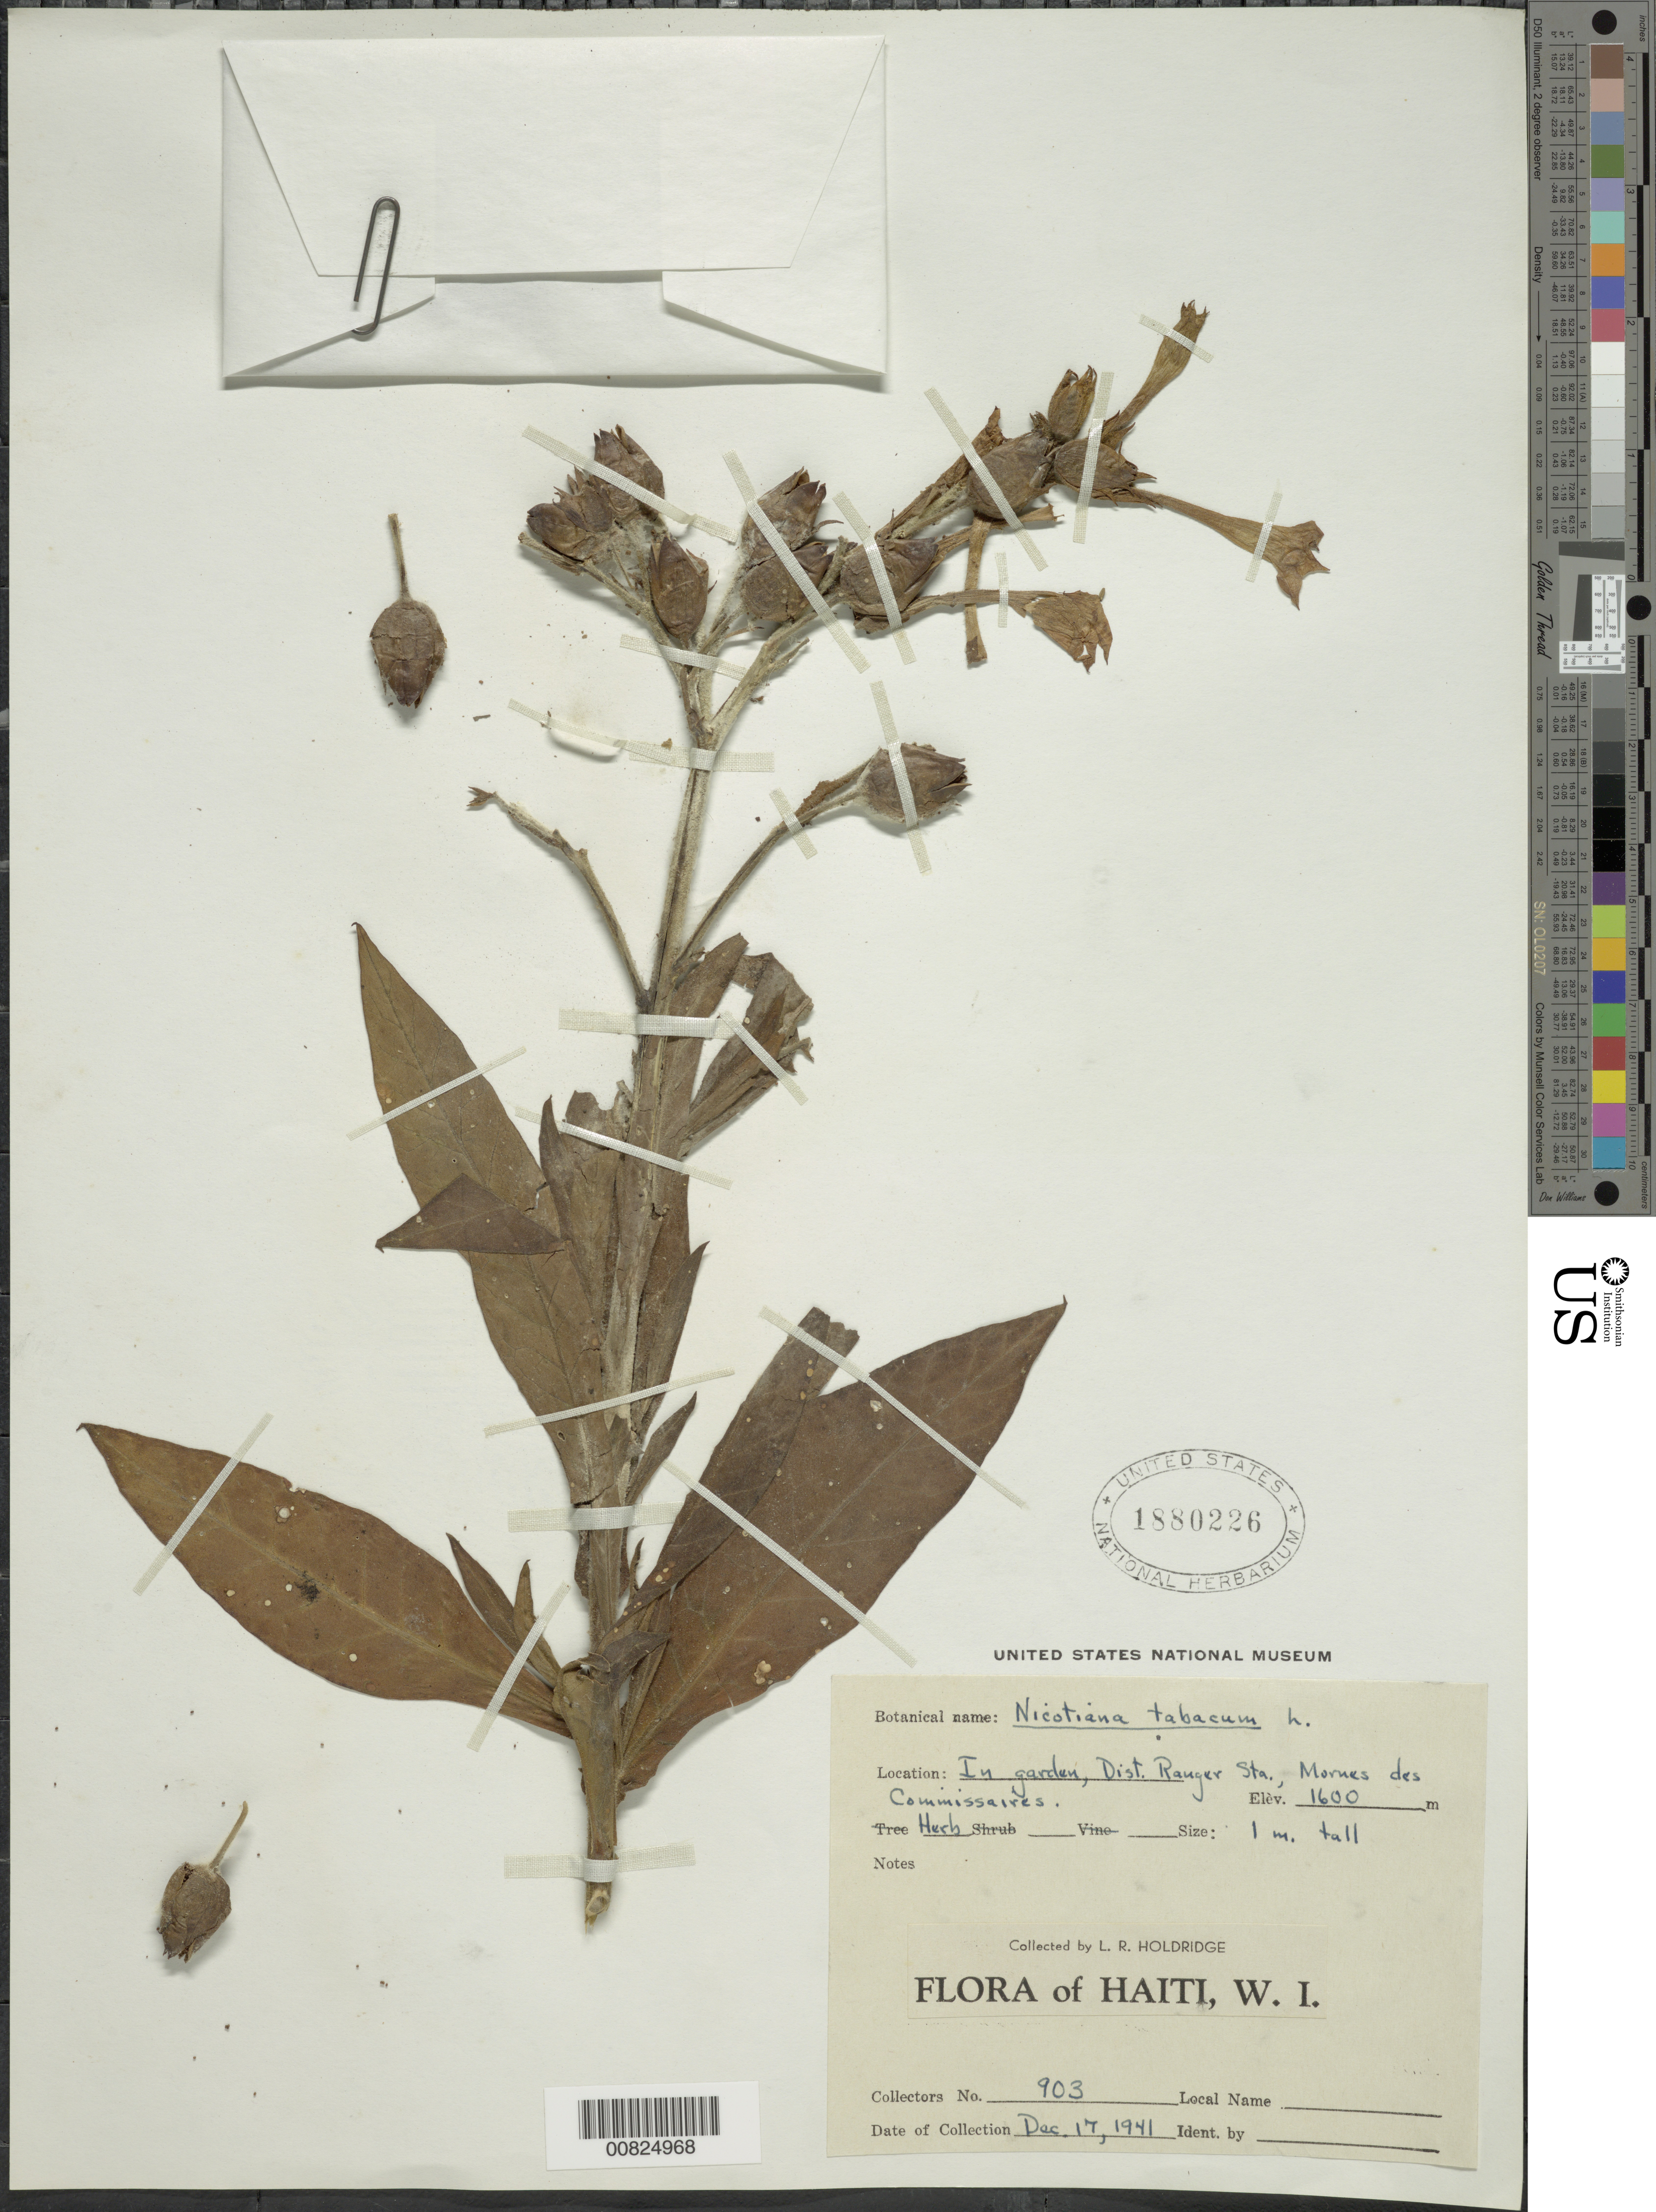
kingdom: Plantae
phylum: Tracheophyta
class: Magnoliopsida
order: Solanales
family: Solanaceae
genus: Nicotiana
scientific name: Nicotiana tabacum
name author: L.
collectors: L. Holdridge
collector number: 903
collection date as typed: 17 Dec 1941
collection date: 1941-12-17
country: Haiti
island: Hispaniola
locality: Dist. Rauger Sta., Mornes des Commissaires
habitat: In garden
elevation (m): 1600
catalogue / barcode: US 1880226